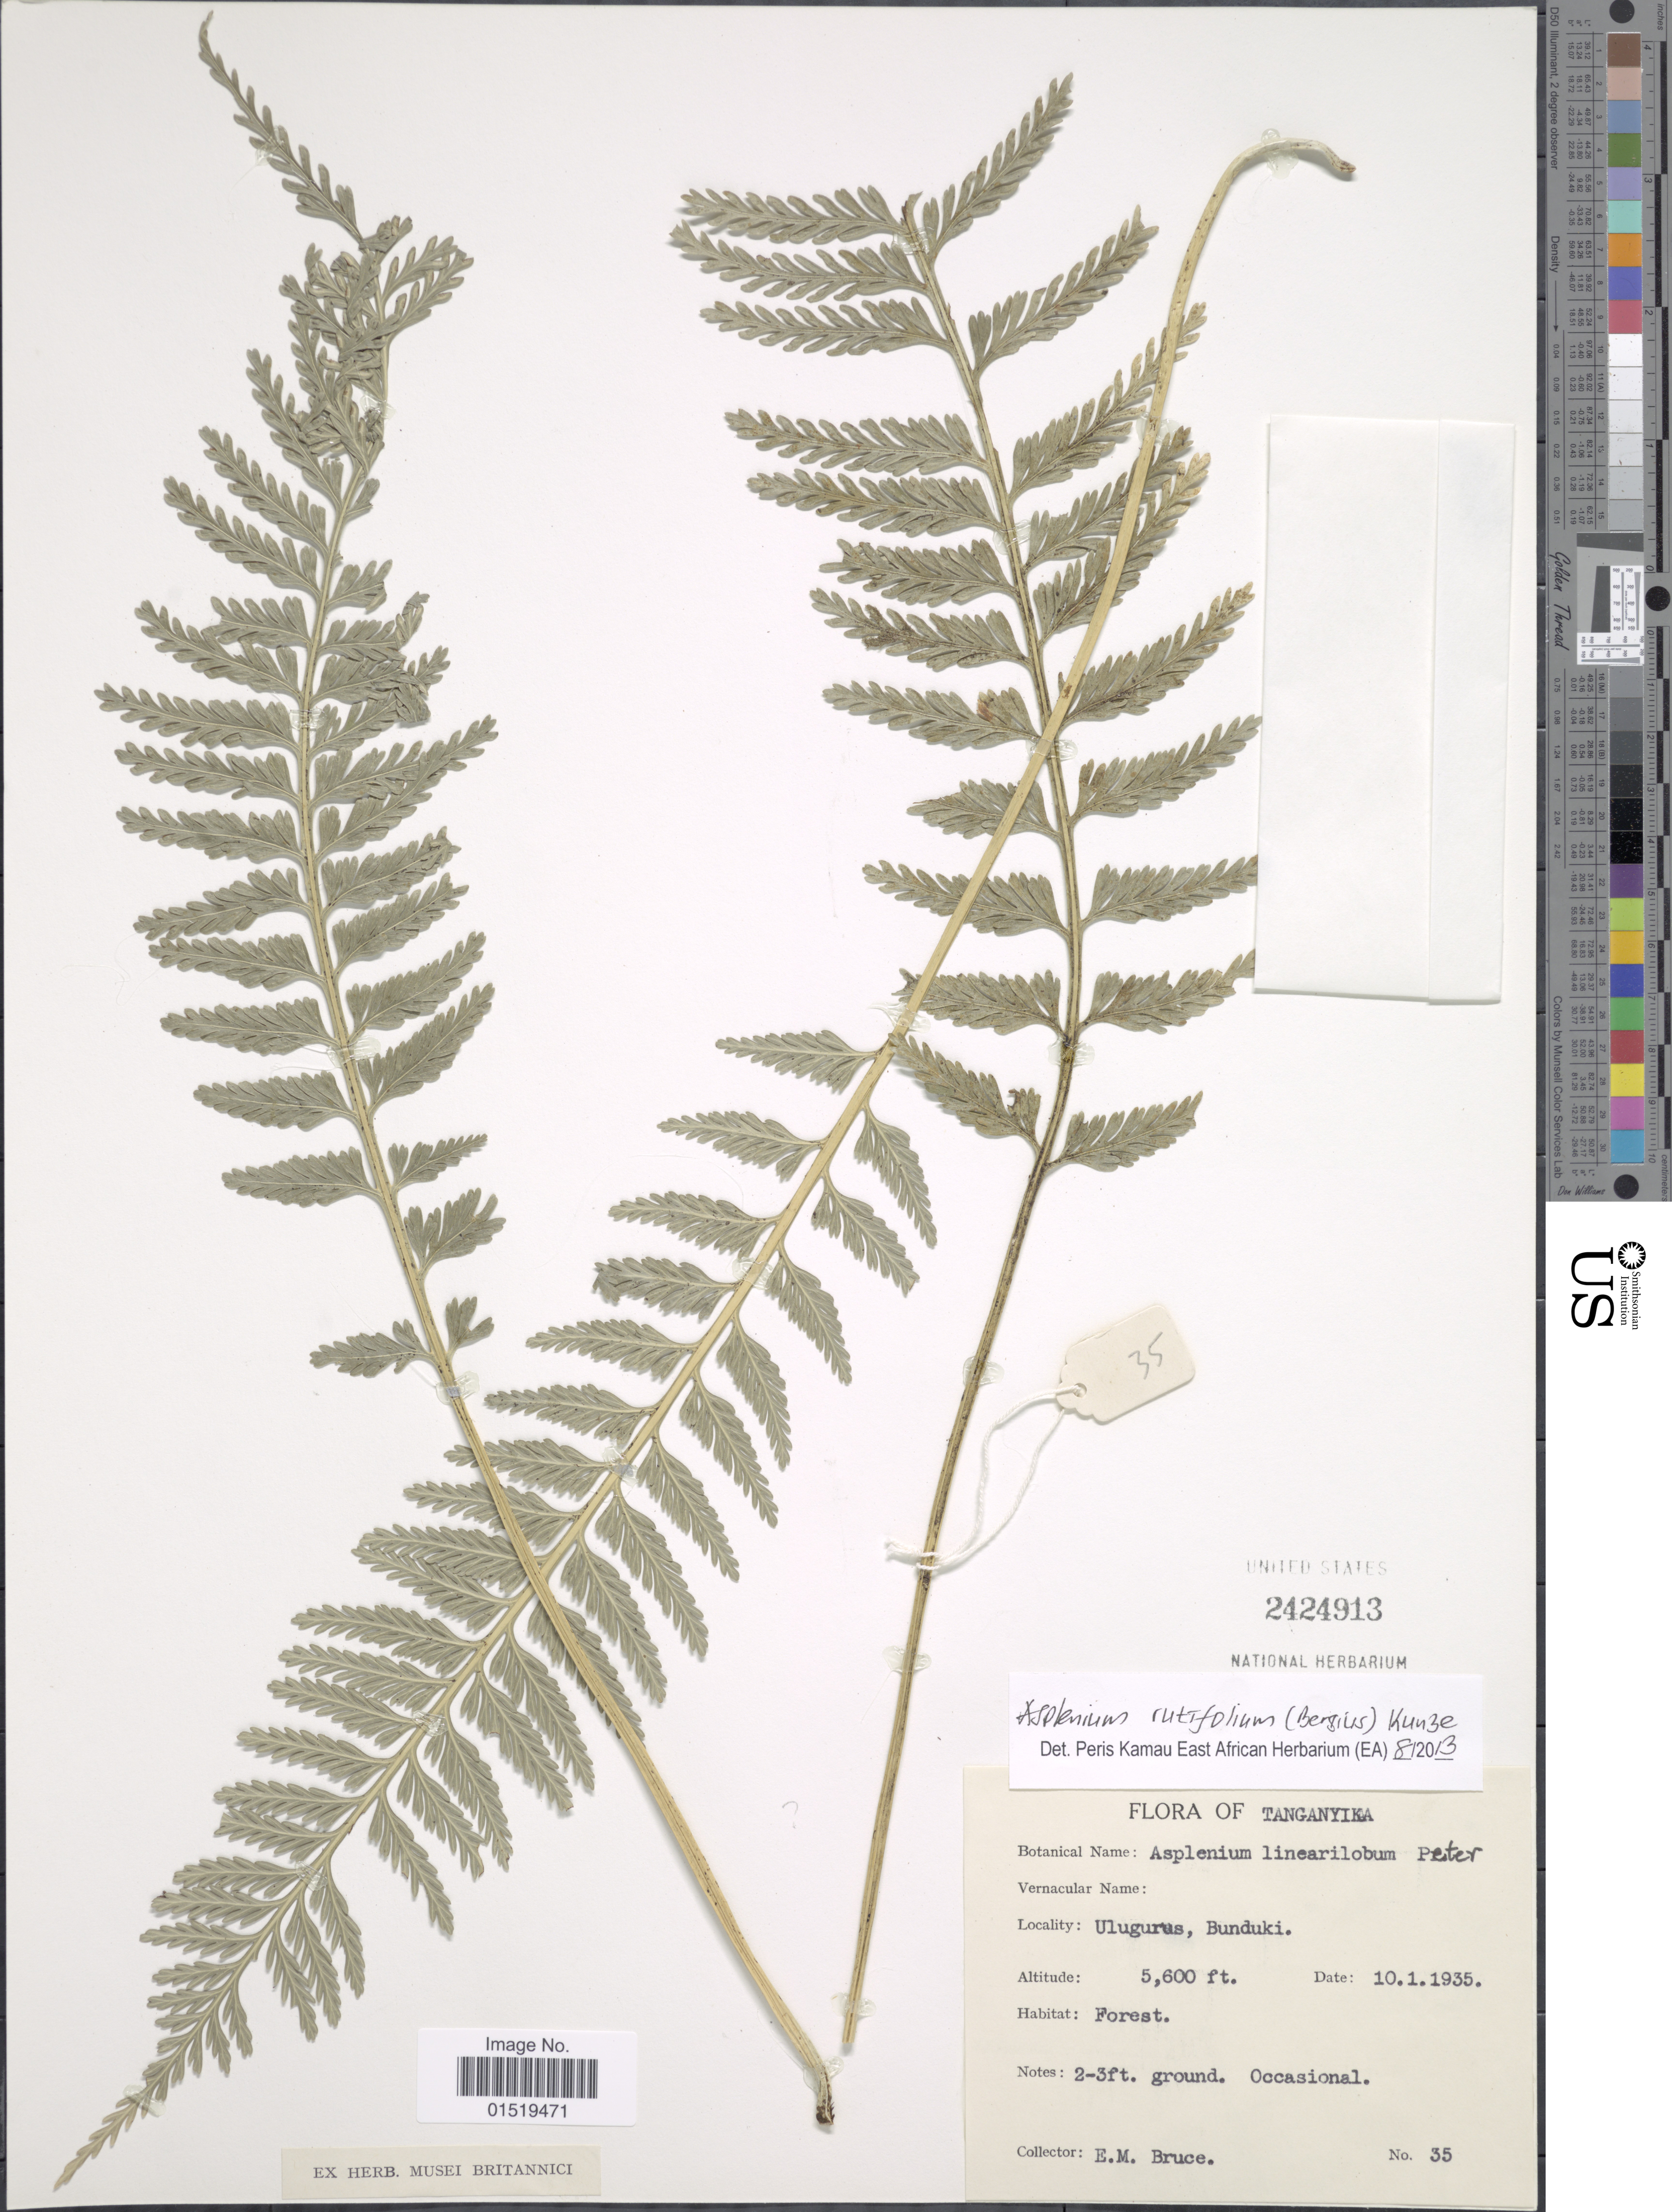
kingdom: Plantae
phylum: Tracheophyta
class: Polypodiopsida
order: Polypodiales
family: Aspleniaceae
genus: Asplenium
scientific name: Asplenium rutifolium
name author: (P.J. Bergius) Kunze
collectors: E. Bruce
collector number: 35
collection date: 1935-01-10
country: Tanzania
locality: Tanganyika. Ulugurus, Bunduki.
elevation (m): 1707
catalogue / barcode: US 2424913